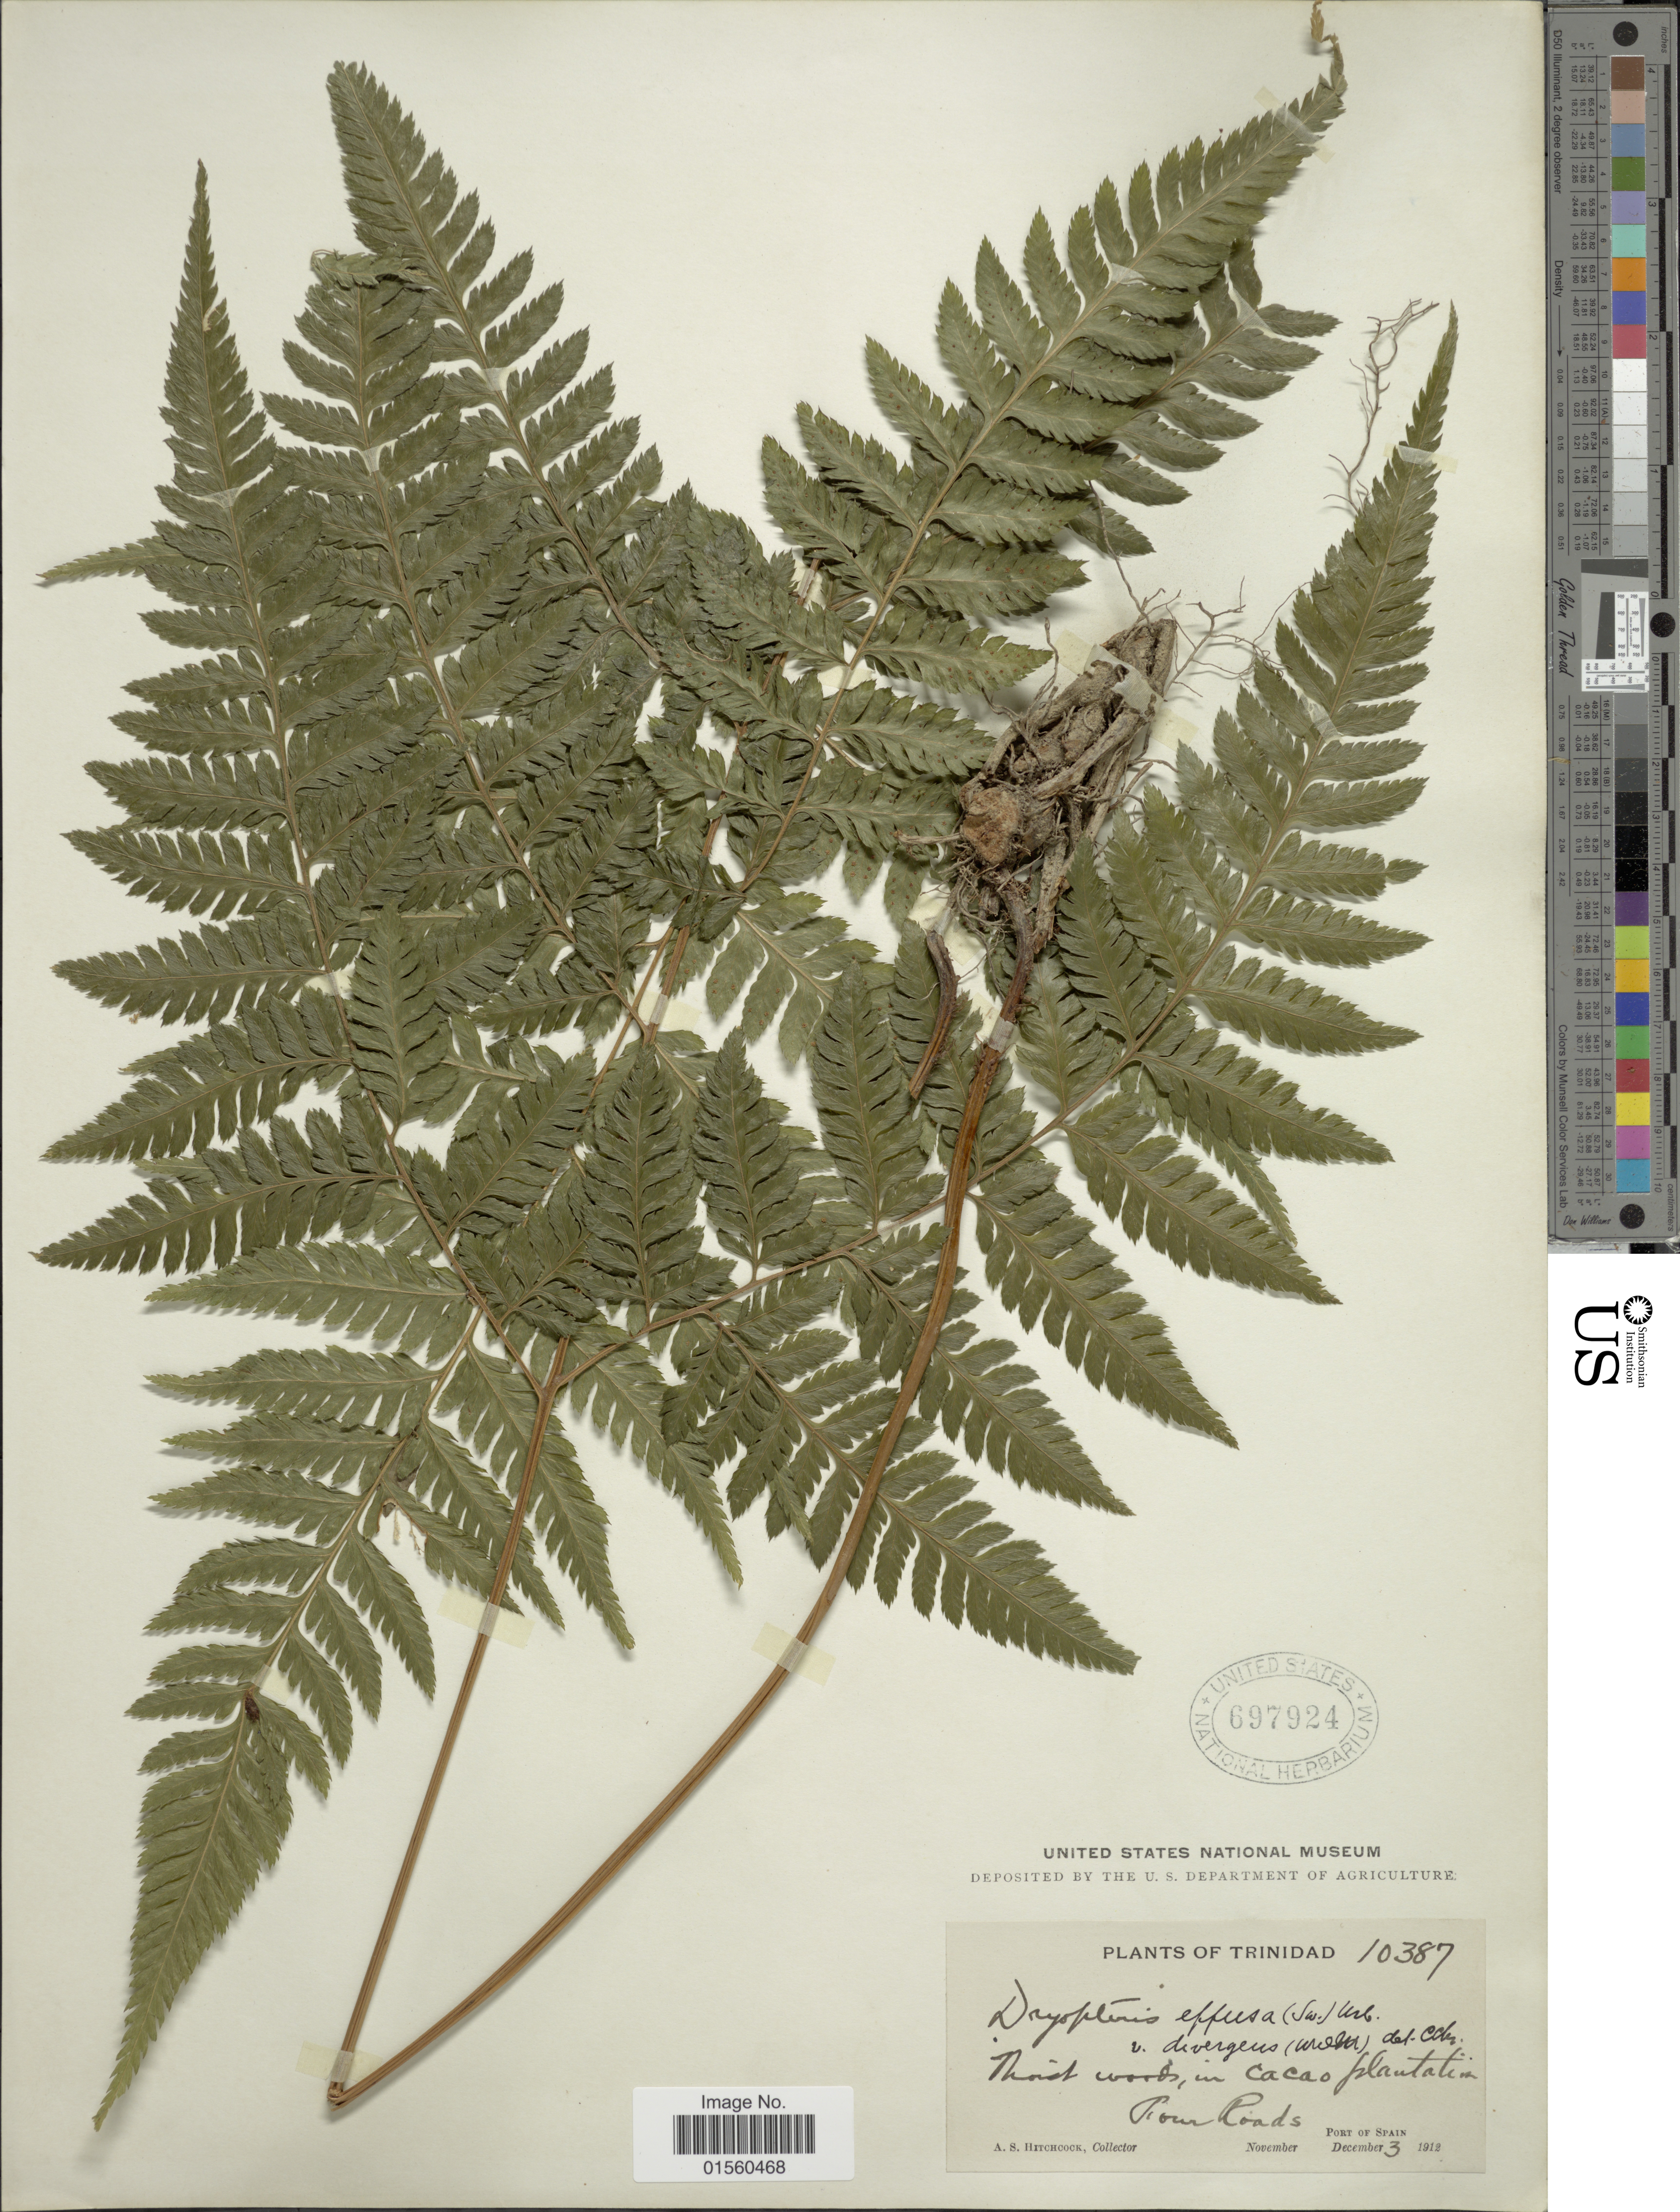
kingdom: Plantae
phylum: Tracheophyta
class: Polypodiopsida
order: Polypodiales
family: Dryopteridaceae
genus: Parapolystichum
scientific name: Parapolystichum effusum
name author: (Sw.) Ching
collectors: A. S. Hitchcock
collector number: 10387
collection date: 1912-12-03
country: Trinidad and Tobago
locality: In cacao plantation, Four Roads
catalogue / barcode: US 697924